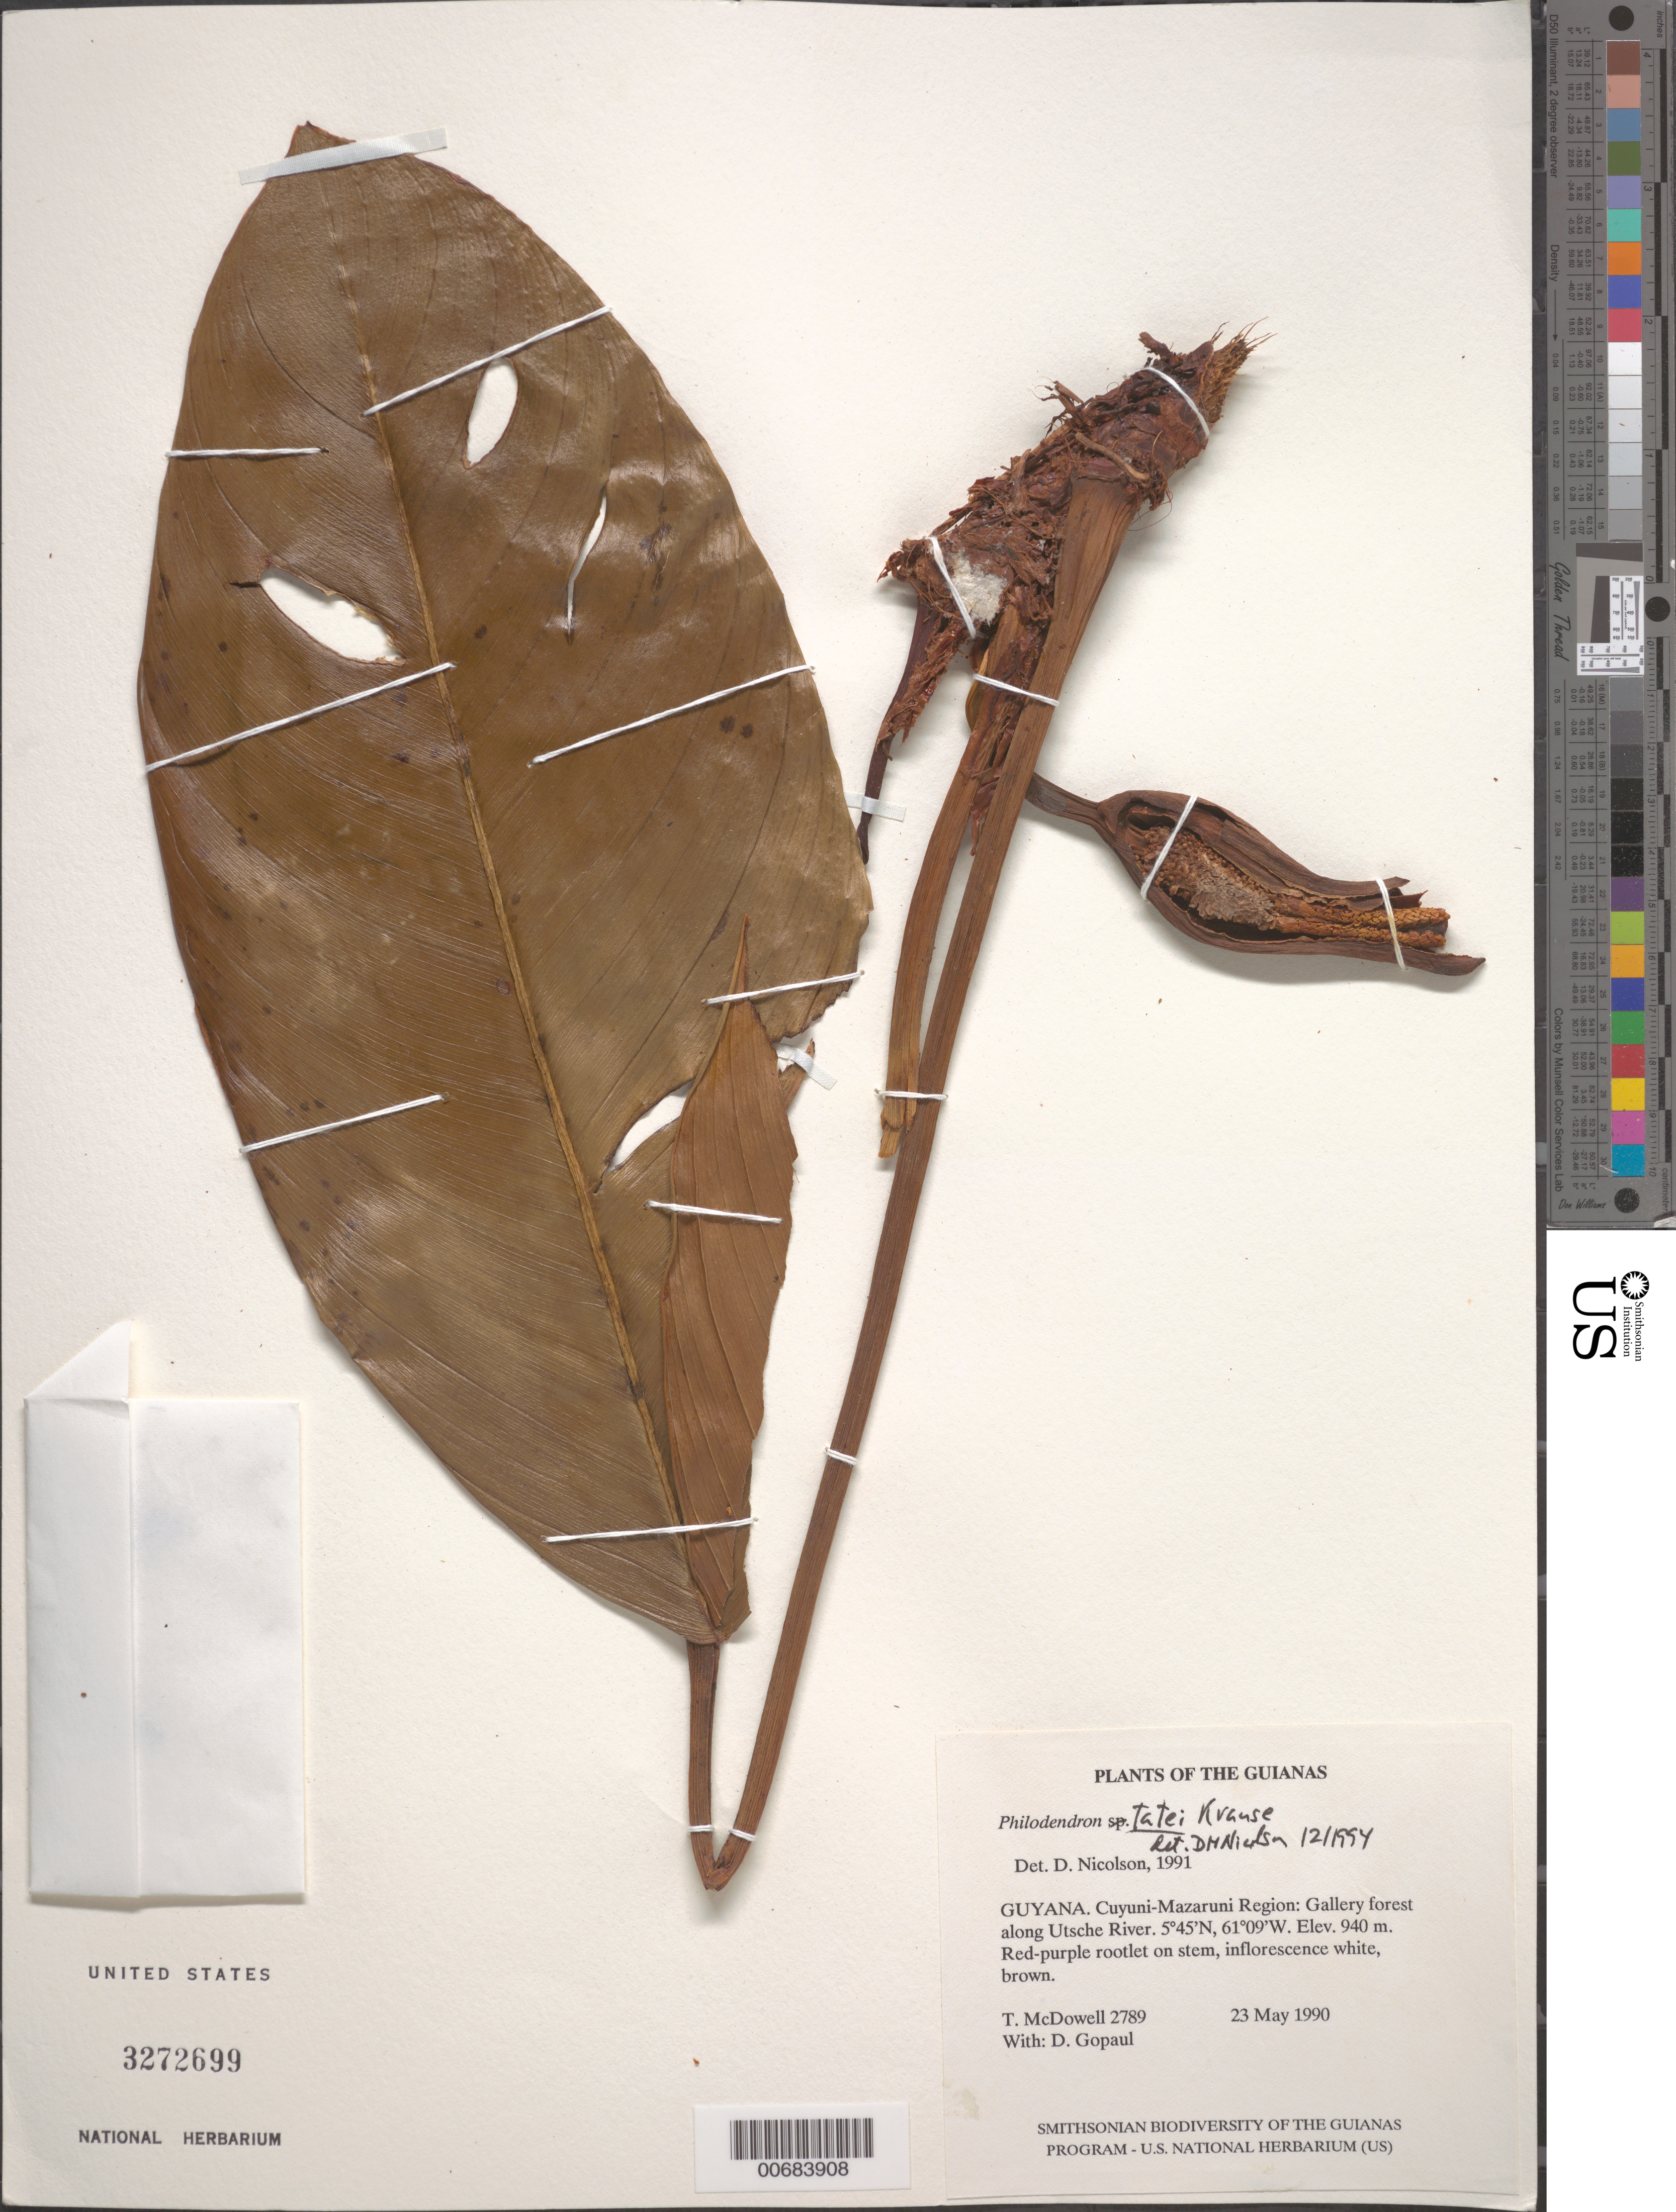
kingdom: Plantae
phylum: Tracheophyta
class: Liliopsida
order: Alismatales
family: Araceae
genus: Philodendron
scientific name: Philodendron tatei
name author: K. Krause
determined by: Nicolson, Dan H.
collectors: T. McDowell, D. Gopaul & Thompson, --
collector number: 2789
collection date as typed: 23 May 1990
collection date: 1990-05-23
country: Guyana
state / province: Cuyuni-Mazaruni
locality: Utshi River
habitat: Gallery forest along river. River very high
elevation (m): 940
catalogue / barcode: US 3272699